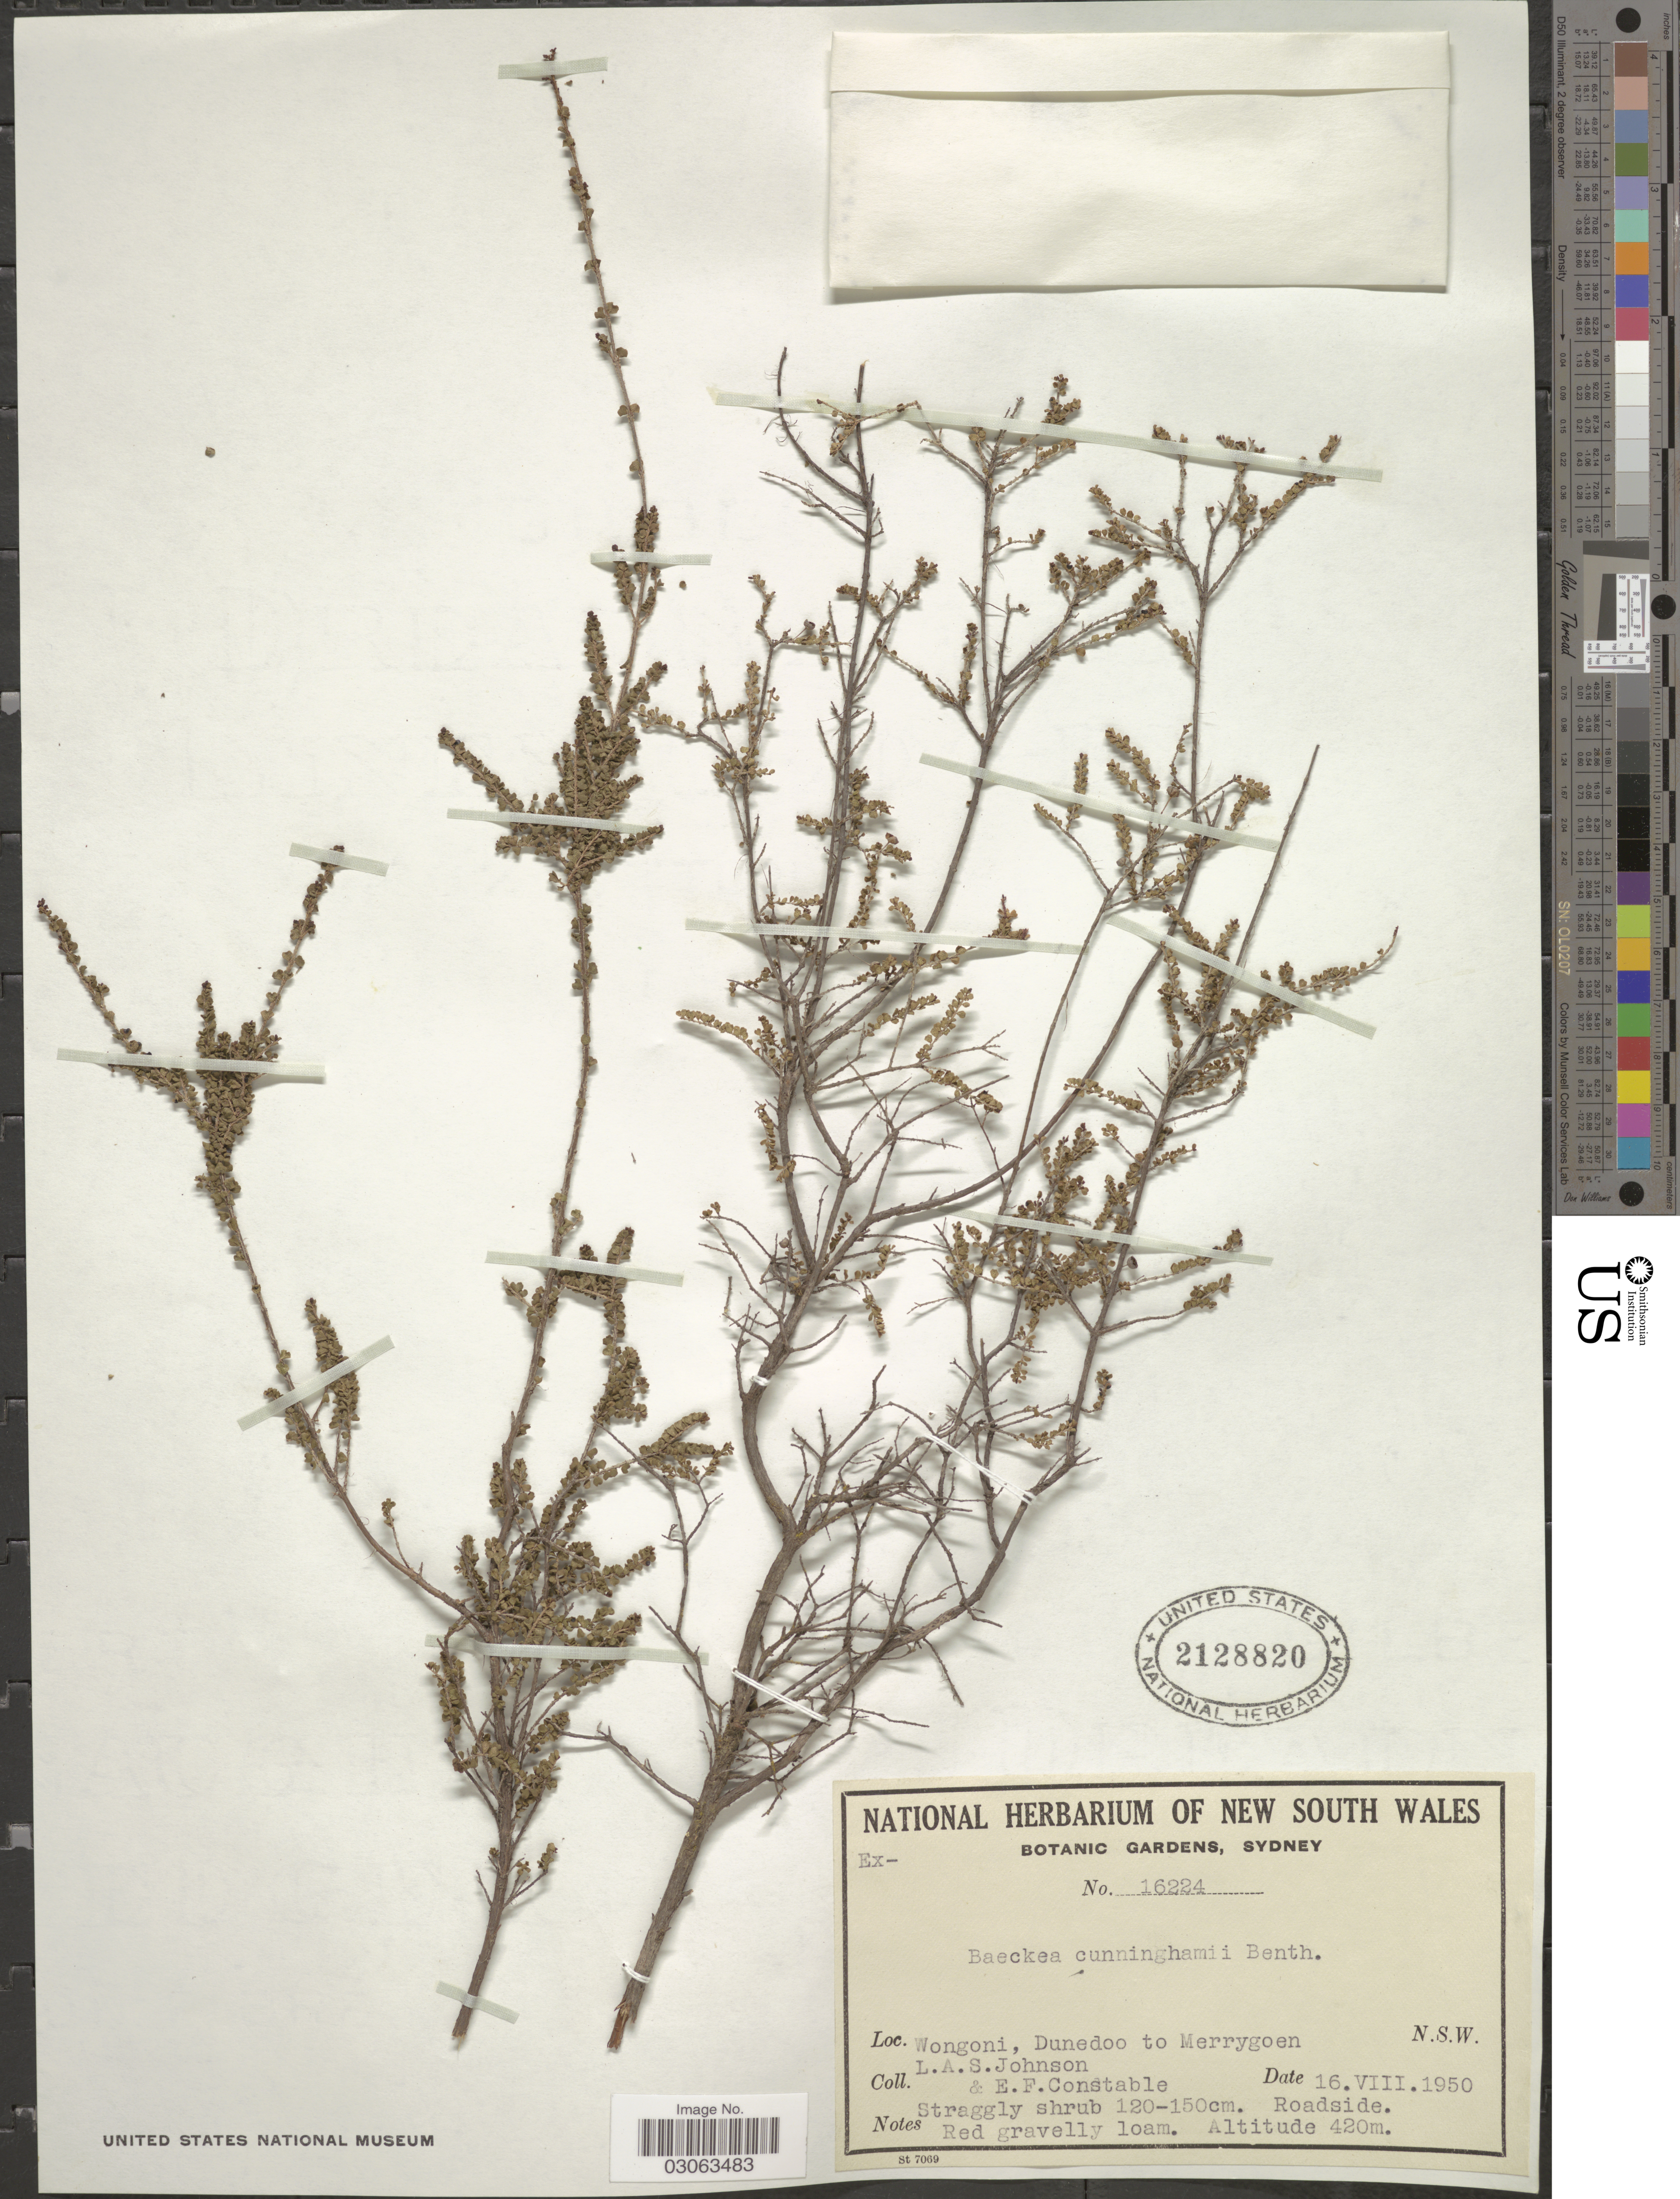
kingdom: Plantae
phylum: Tracheophyta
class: Magnoliopsida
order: Myrtales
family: Myrtaceae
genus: Sannantha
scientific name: Sannantha cunninghamii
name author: (Schauer) P.G. Wilson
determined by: Strong, Mark T., (BOT), Smithsonian Institution - National Museum of Natural History (UNITED STATES)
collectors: L. Johnson & E. F. Constable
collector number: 16224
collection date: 1950-08-16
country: Australia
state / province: New South Wales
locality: Wongoni, Dunedoo to Merrygoen. N. S. W.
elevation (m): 420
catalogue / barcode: US 2128820